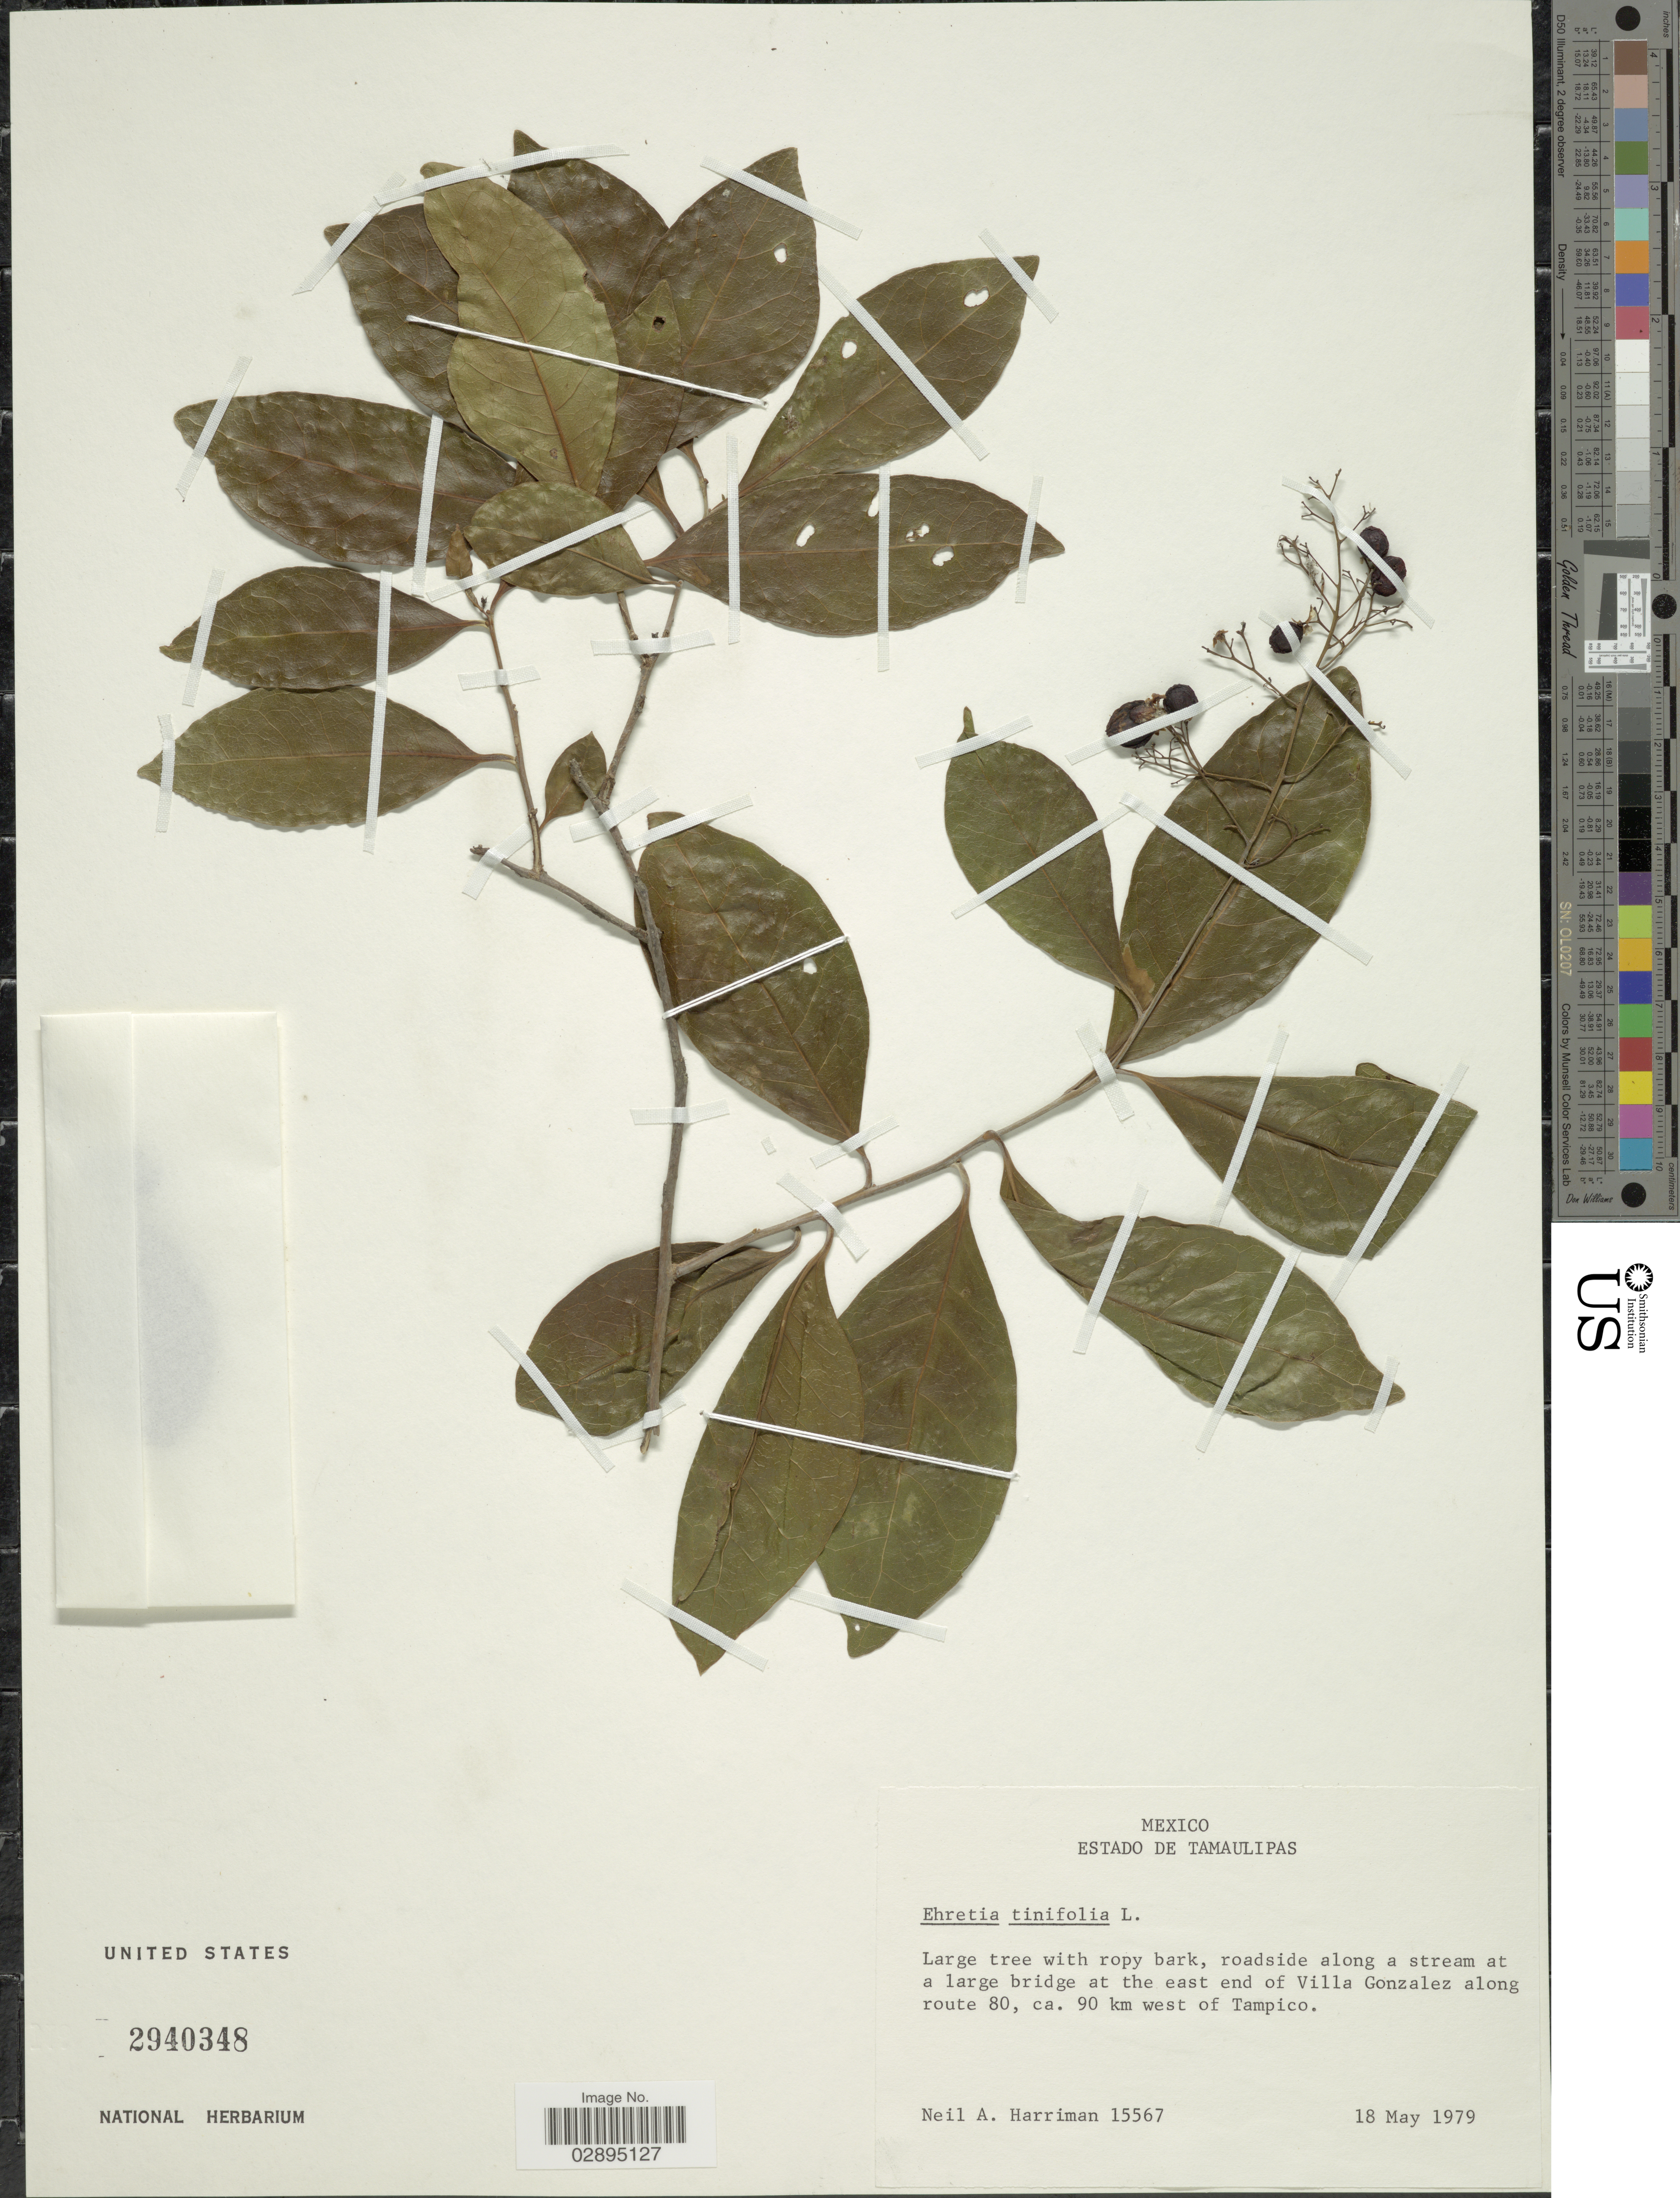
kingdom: Plantae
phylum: Tracheophyta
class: Magnoliopsida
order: Boraginales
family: Ehretiaceae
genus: Ehretia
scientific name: Ehretia tinifolia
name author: L.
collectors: N. A. Harriman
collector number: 15567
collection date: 1979-05-18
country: Mexico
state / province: Tamaulipas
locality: Roadside along a stream at a large bridge at the east end of Villa Gonzalez along route 80, ca. 90 km west of Tampico.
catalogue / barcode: US 2940348